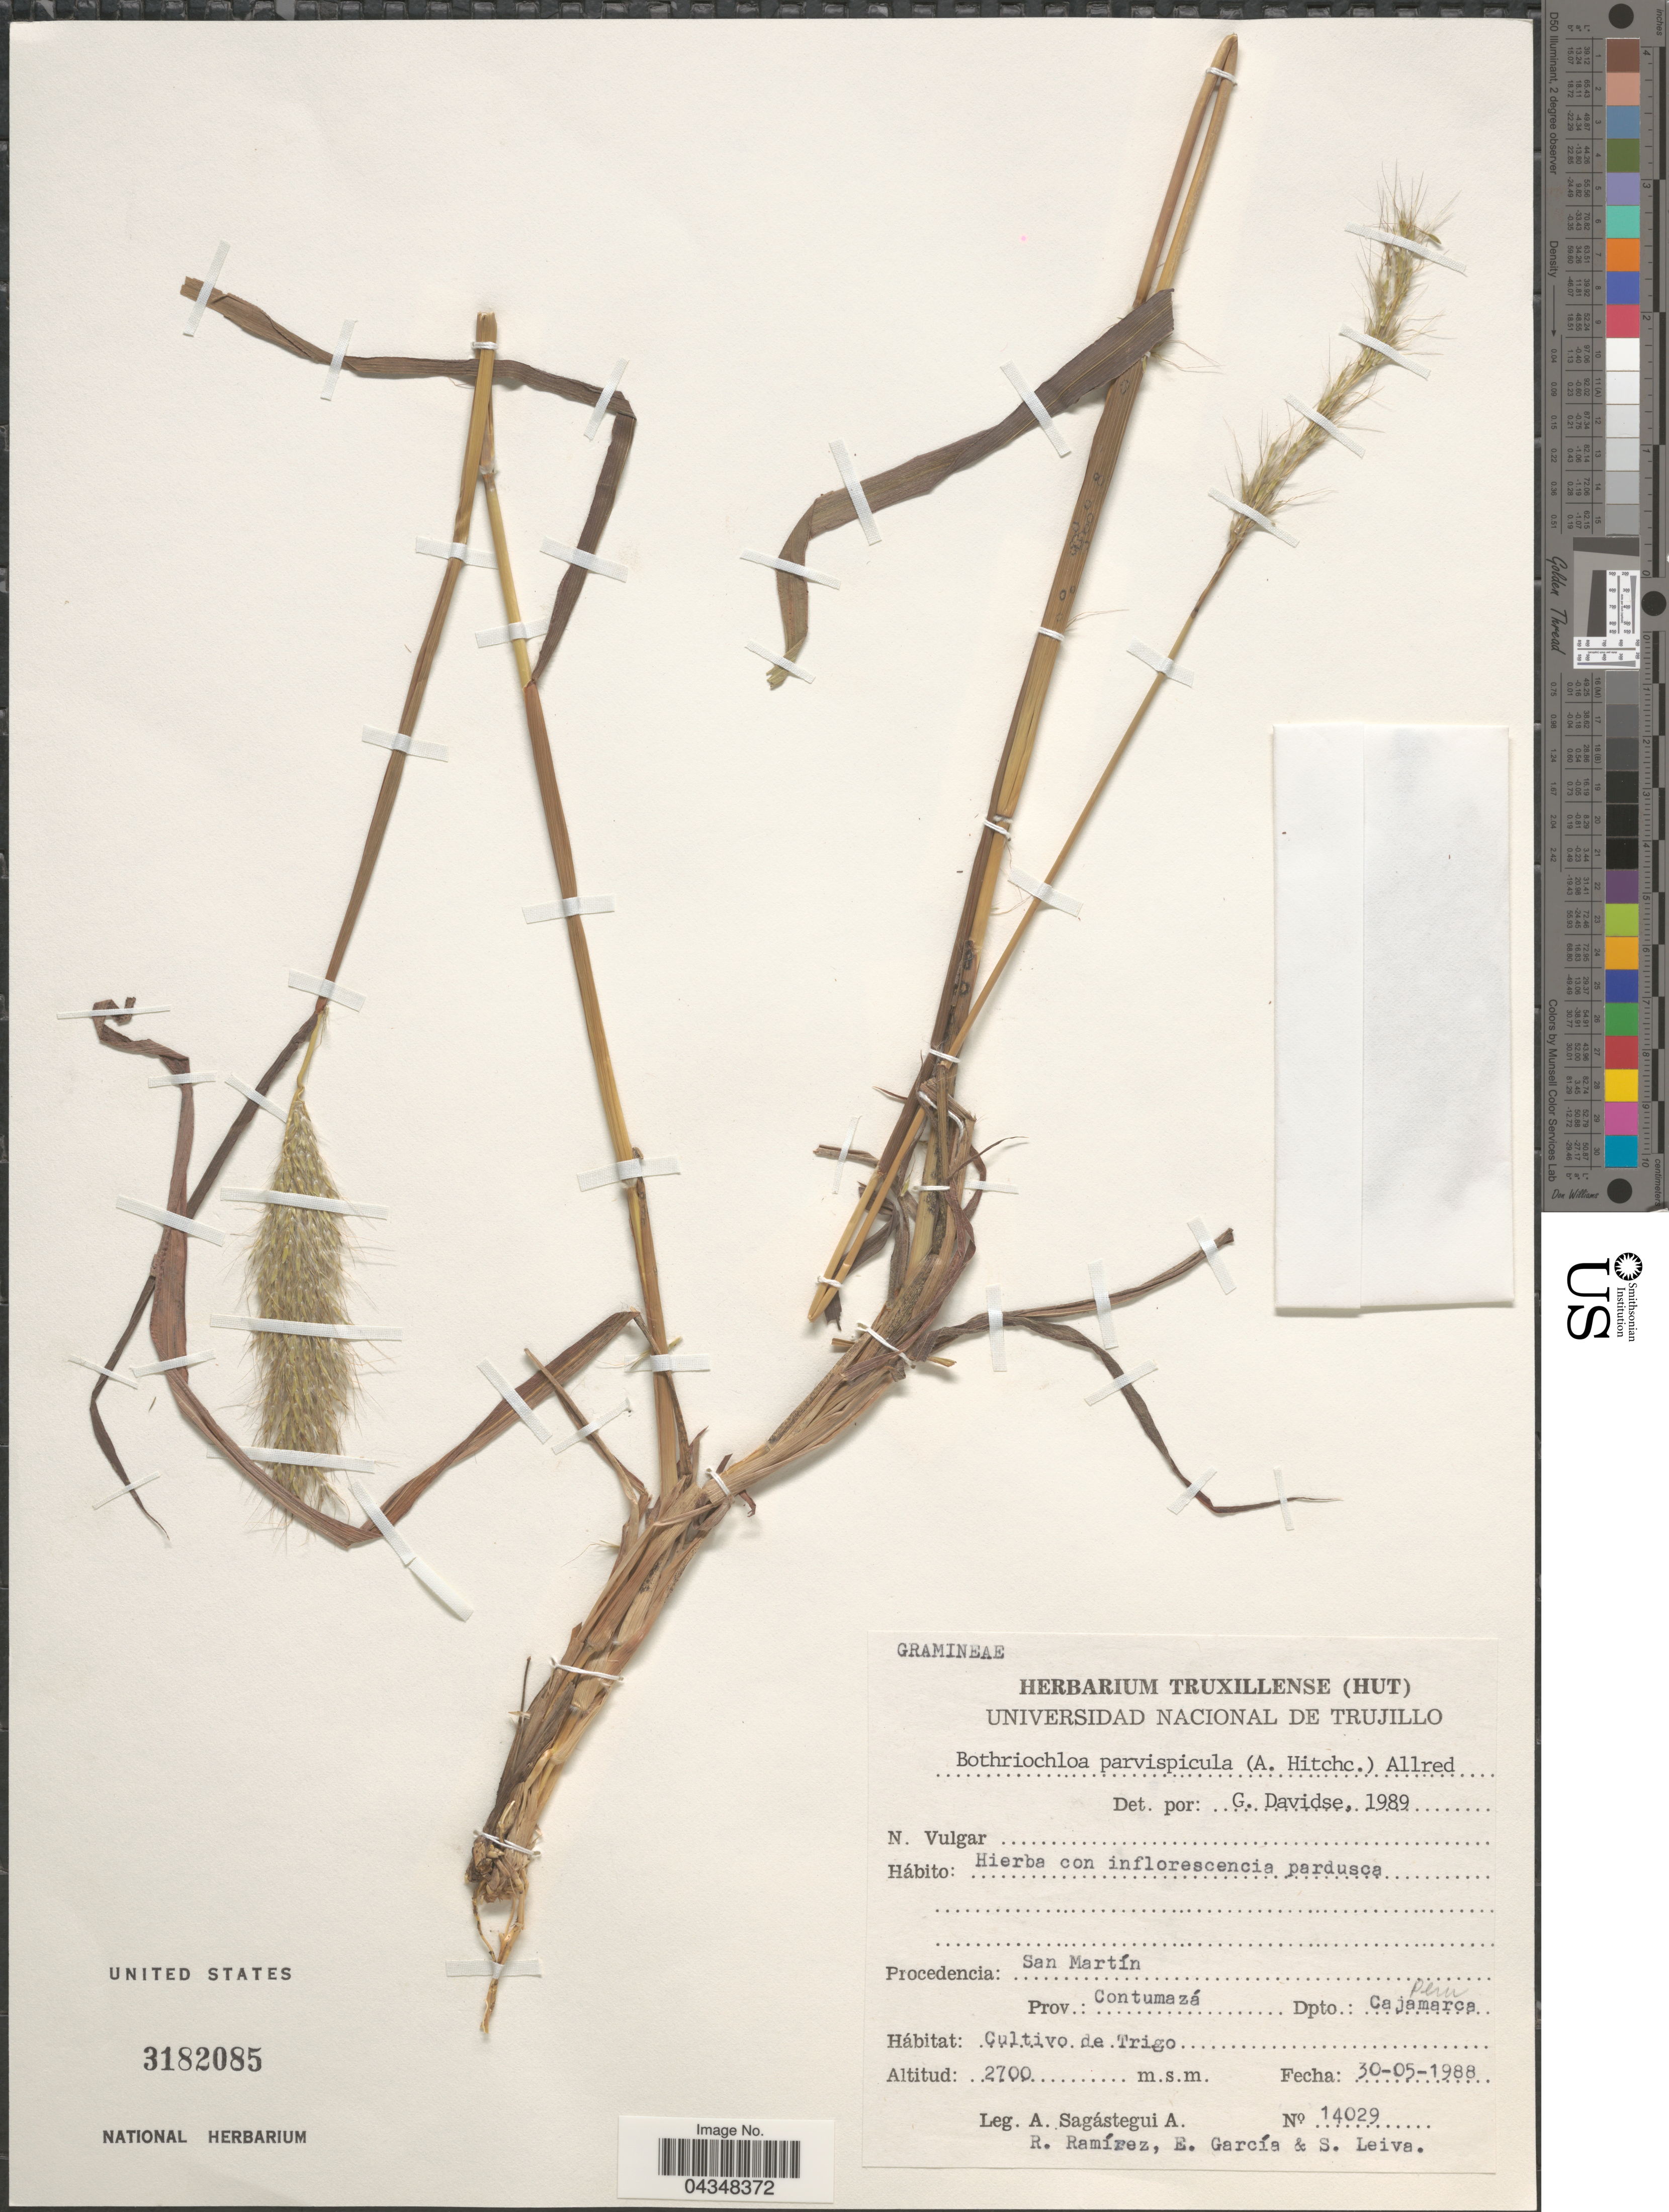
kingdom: Plantae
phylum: Tracheophyta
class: Liliopsida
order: Poales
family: Poaceae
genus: Bothriochloa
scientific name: Bothriochloa saccharoides var. parvispicula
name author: (Hitchc.) Tovar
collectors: A. Sagástegui A., R. Ramirez, E. García & S. Leiva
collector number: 14029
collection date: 1988-05-30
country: Peru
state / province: Cajamarca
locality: San Martín. Prov. Contumazá. Dpto.: Cajamarca. Cultivo de Trigo.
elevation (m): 2700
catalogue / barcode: US 3182085